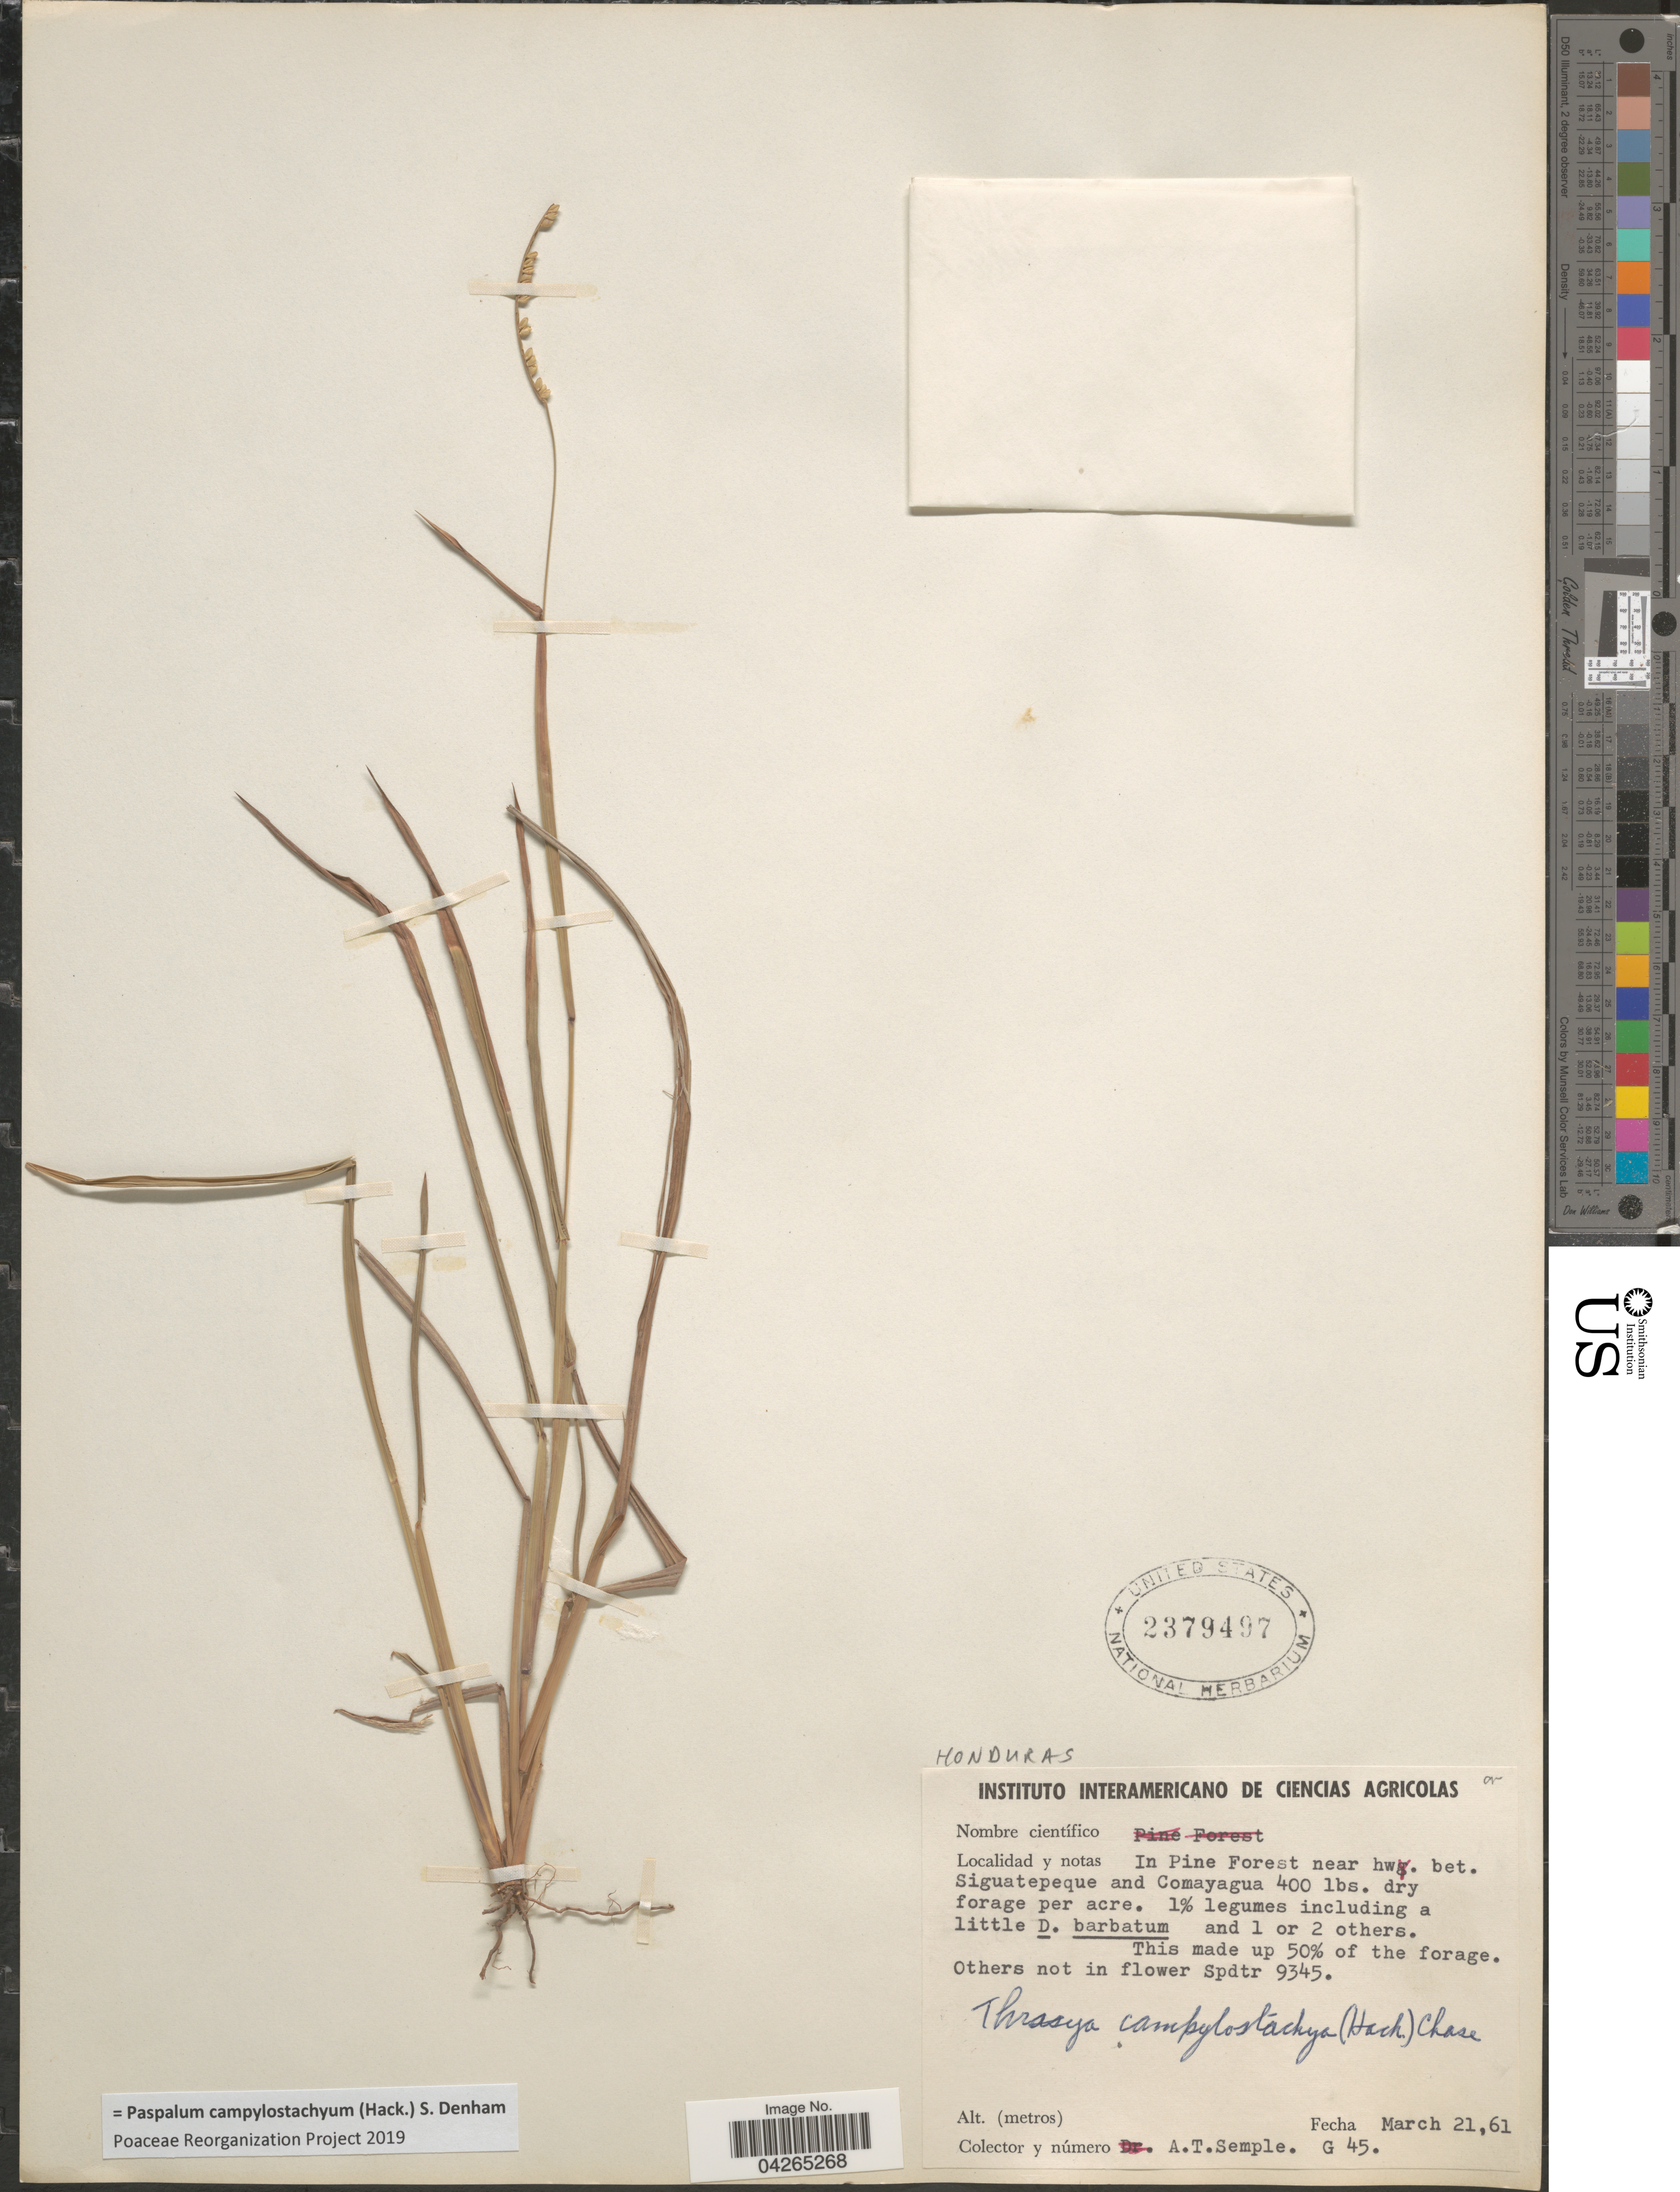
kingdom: Plantae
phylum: Tracheophyta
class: Liliopsida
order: Poales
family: Poaceae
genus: Paspalum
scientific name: Paspalum campylostachyum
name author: (Hack.) S. Denham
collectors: A. Semple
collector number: G45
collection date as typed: Transcribed d/m/y: 21/3/61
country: Honduras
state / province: Comayagua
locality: In Pine Forest near hw. bet. Siguatepeque and Comayagua 400lbs.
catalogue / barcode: US 2379497